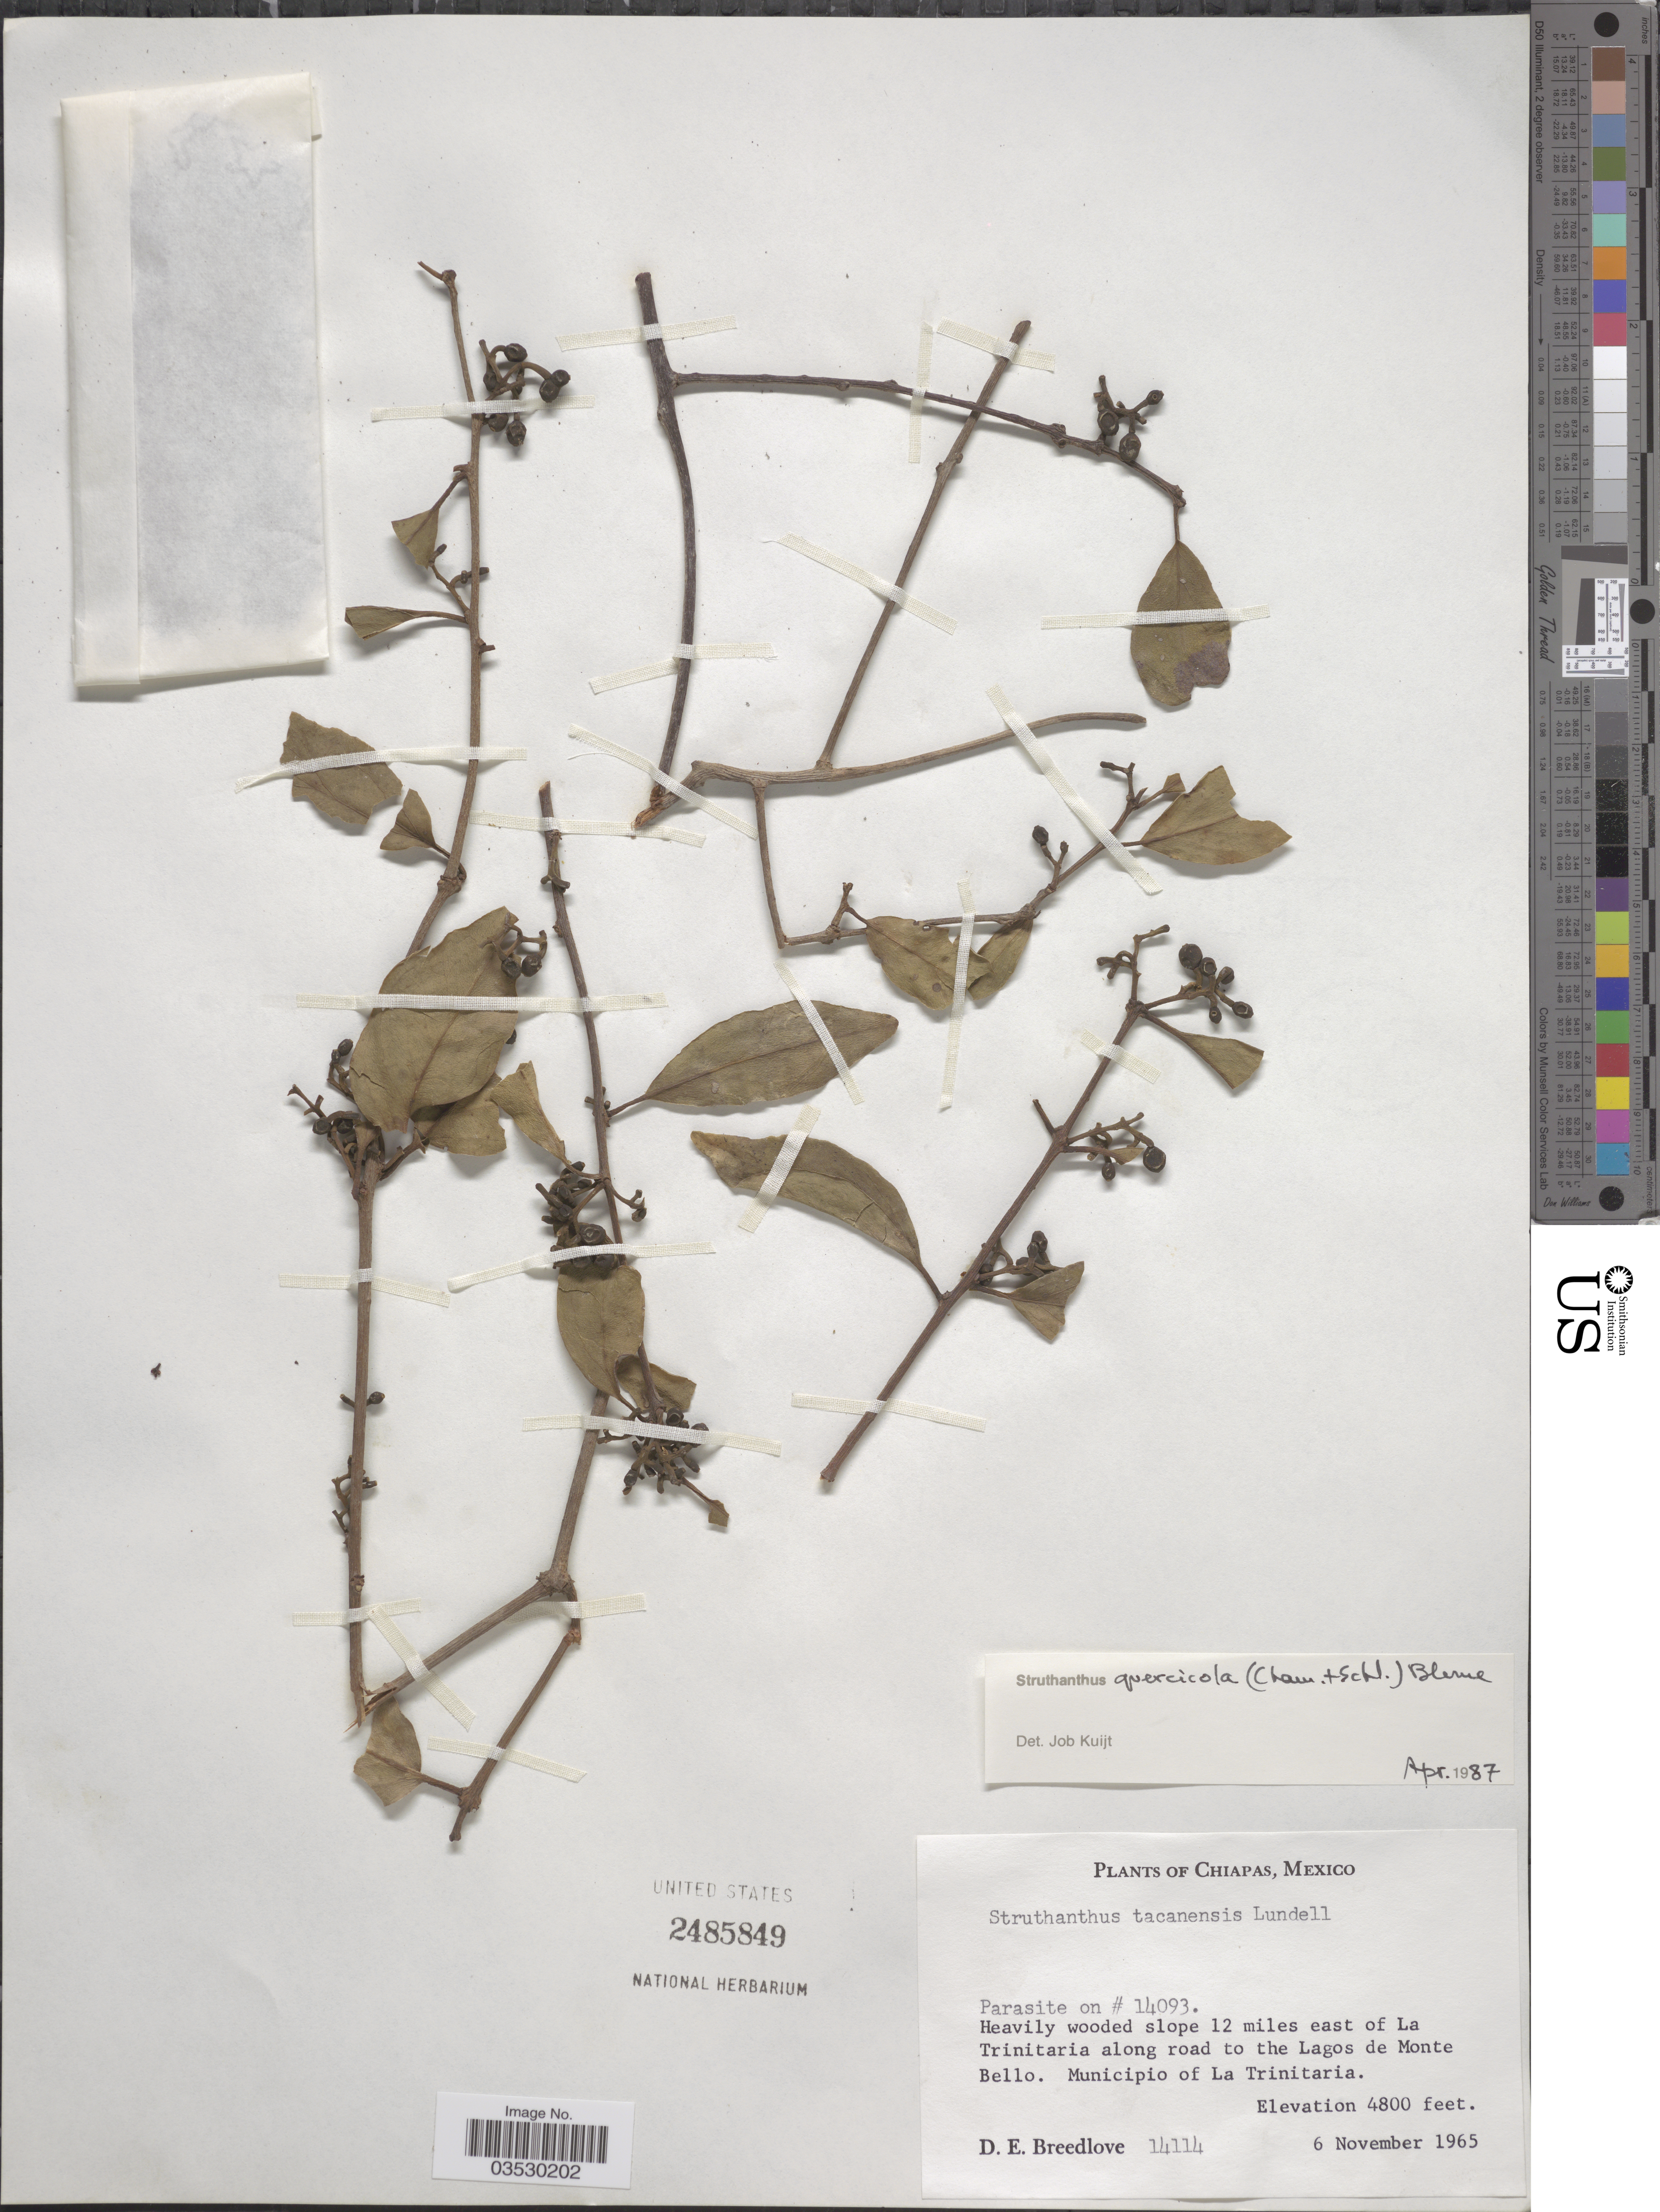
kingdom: Plantae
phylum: Tracheophyta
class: Magnoliopsida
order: Santalales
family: Loranthaceae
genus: Struthanthus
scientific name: Struthanthus quercicola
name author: (Kuijt) Cham. & Schltr.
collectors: D. E. Breedlove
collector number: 14114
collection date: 1965-11-06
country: Mexico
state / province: Chiapas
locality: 12 miles east of La Trinitaria along road to the Lagos de Monte Bello. Municipio of La Trinitaria.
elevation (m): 1463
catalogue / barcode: US 2485849